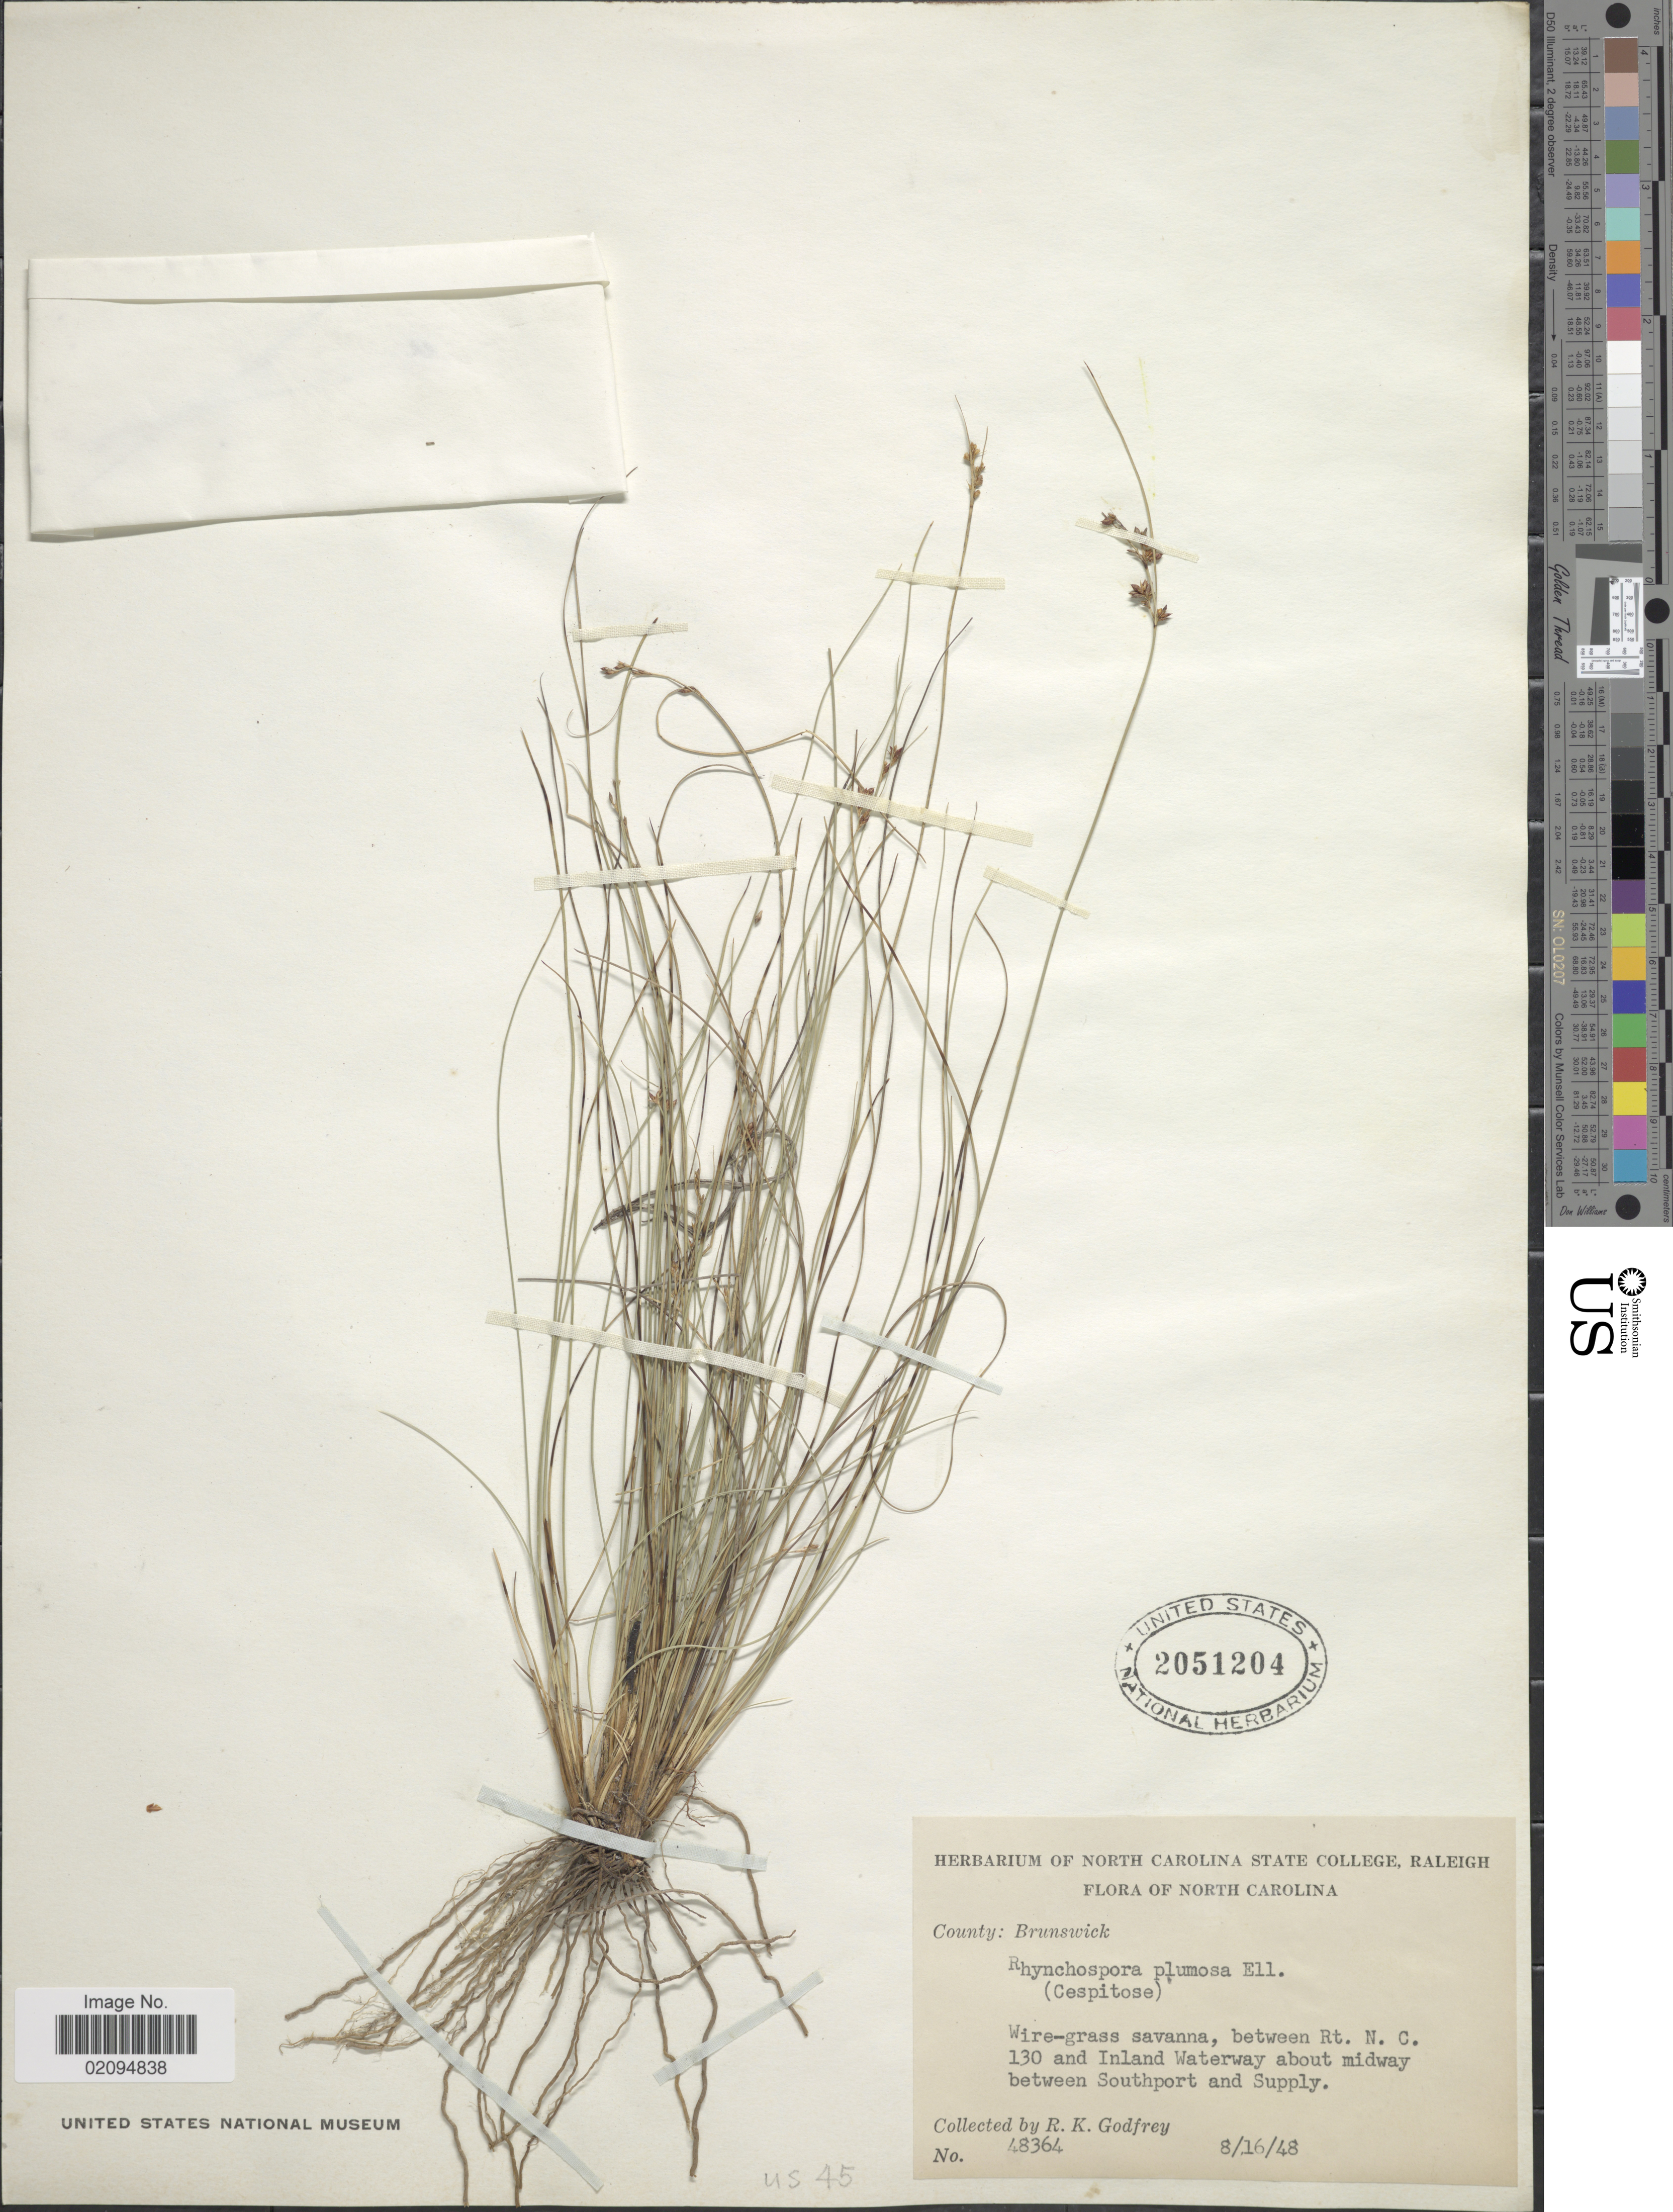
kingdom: Plantae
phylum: Tracheophyta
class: Liliopsida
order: Poales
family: Cyperaceae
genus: Rhynchospora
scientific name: Rhynchospora plumosa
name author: Elliott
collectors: R. K. Godfrey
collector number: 48364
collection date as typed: Transcribed d/m/y: 16/8/48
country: United States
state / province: North Carolina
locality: County: Brunswick. Between Rt. N. C. 130 and Inland Waterway about midway between Southport and Supply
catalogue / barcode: US 2051204